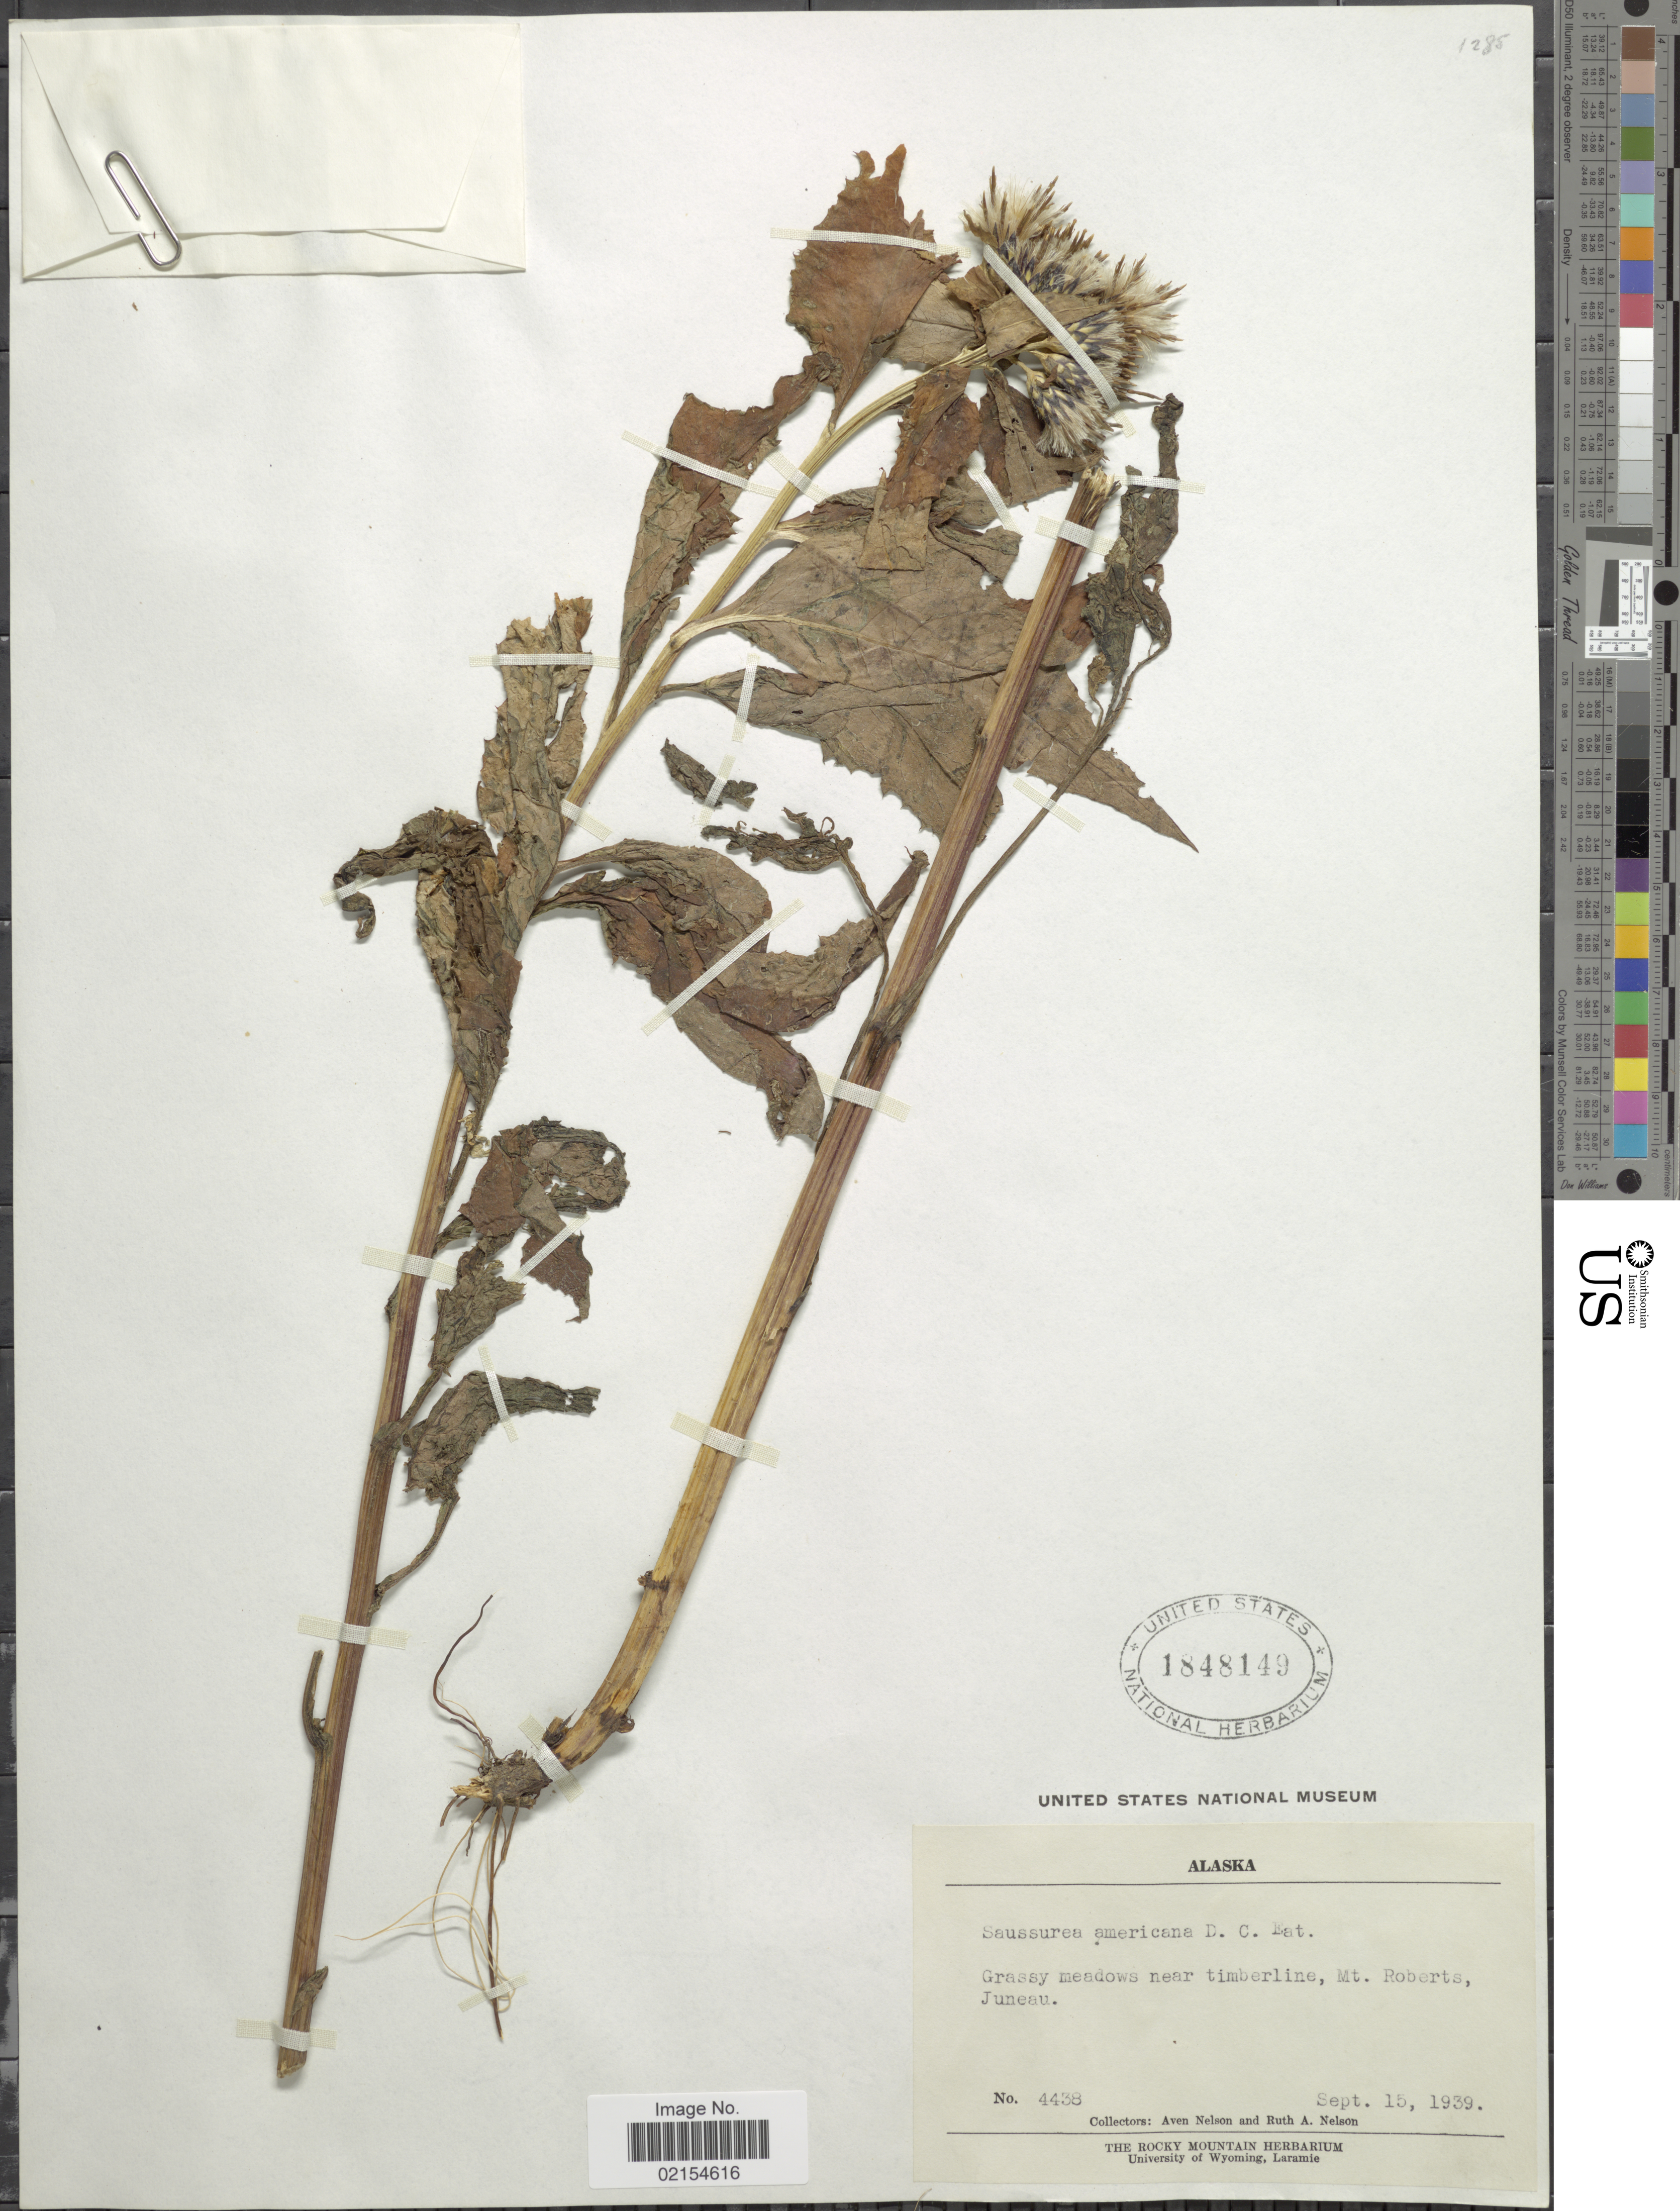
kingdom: Plantae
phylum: Tracheophyta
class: Magnoliopsida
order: Asterales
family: Asteraceae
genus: Saussurea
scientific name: Saussurea alpina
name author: (L.) DC.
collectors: A. Nelson & R. A. Nelson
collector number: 4438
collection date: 1939-09-15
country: United States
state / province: Alaska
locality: Grassy meadows near timberline, Mt. Roiberts Juneau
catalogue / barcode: US 1848149